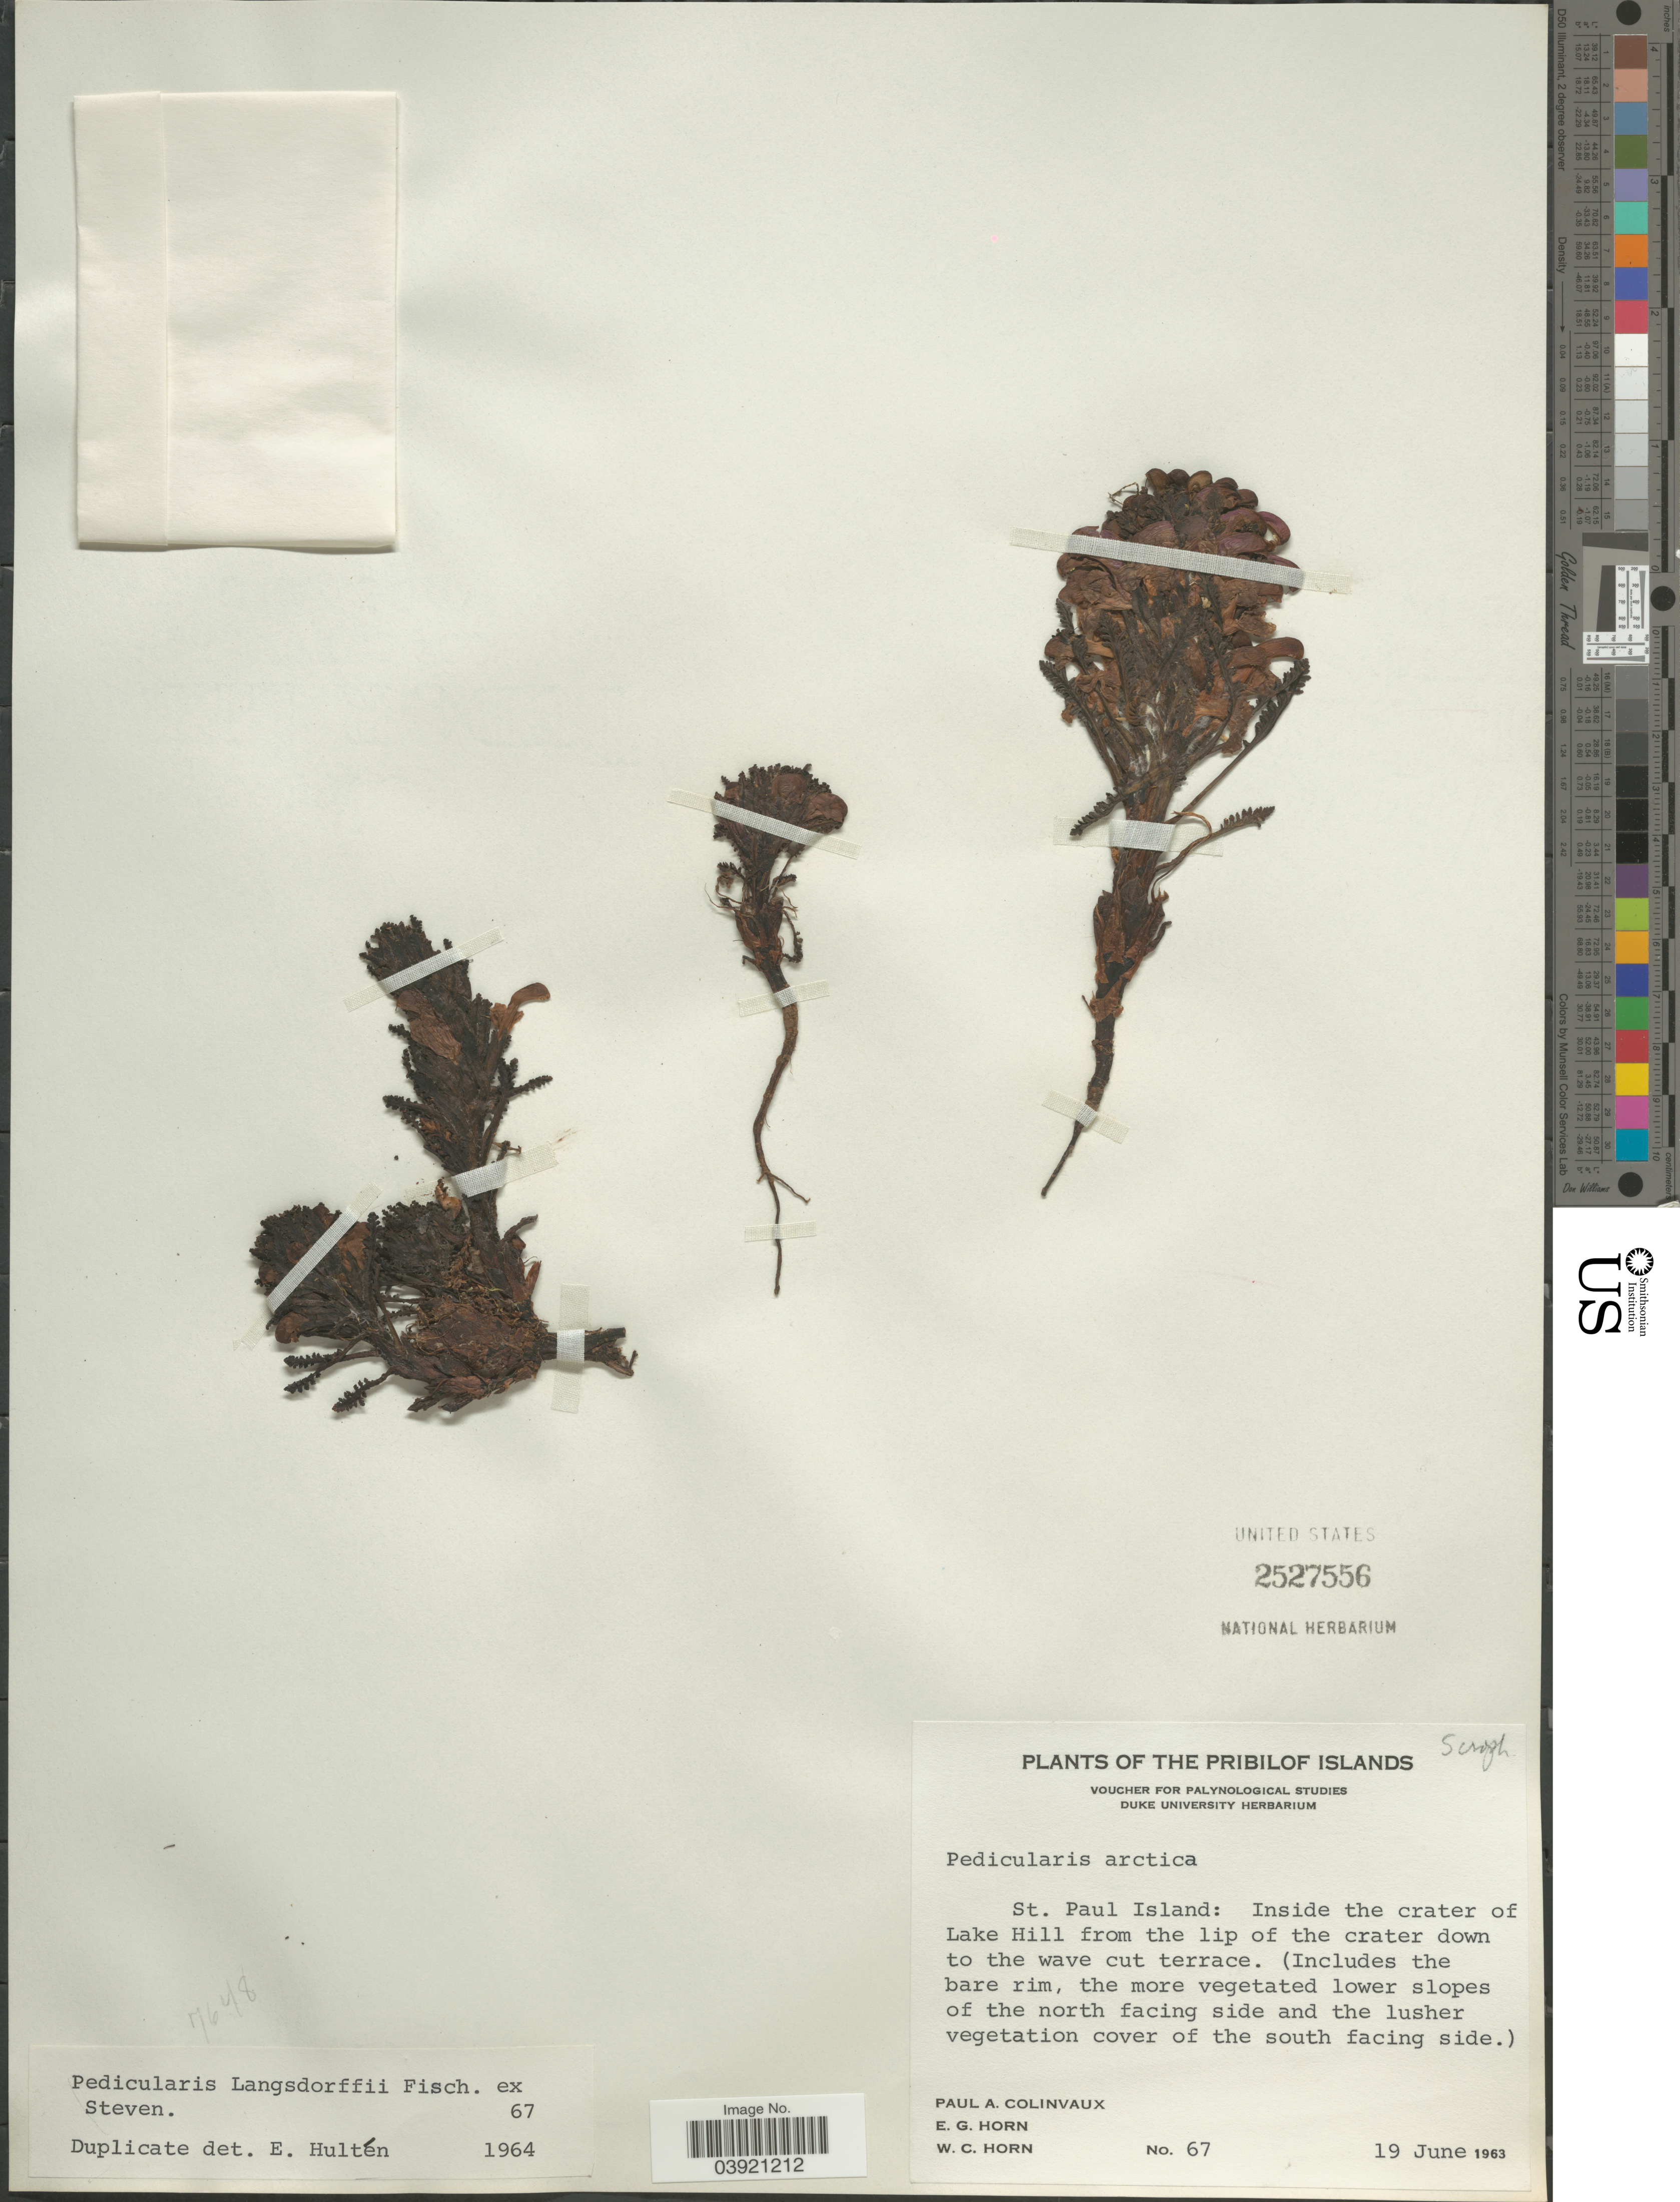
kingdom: Plantae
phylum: Tracheophyta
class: Magnoliopsida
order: Lamiales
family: Orobanchaceae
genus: Pedicularis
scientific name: Pedicularis arctica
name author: R. Br.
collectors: P. Colinvaux, E. Horn & W. Horn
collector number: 67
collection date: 1963-06-19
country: United States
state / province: Alaska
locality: The Pribilof Islands. St. Paul Island: Inside the crater of Lake Hill from the lip of the crater down to the wave cut terrace. (Includes the bare rim, the more vegetated lower slopes of the north facing side and the lusher vegetation cover of the south facing side.).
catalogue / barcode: US 2527556